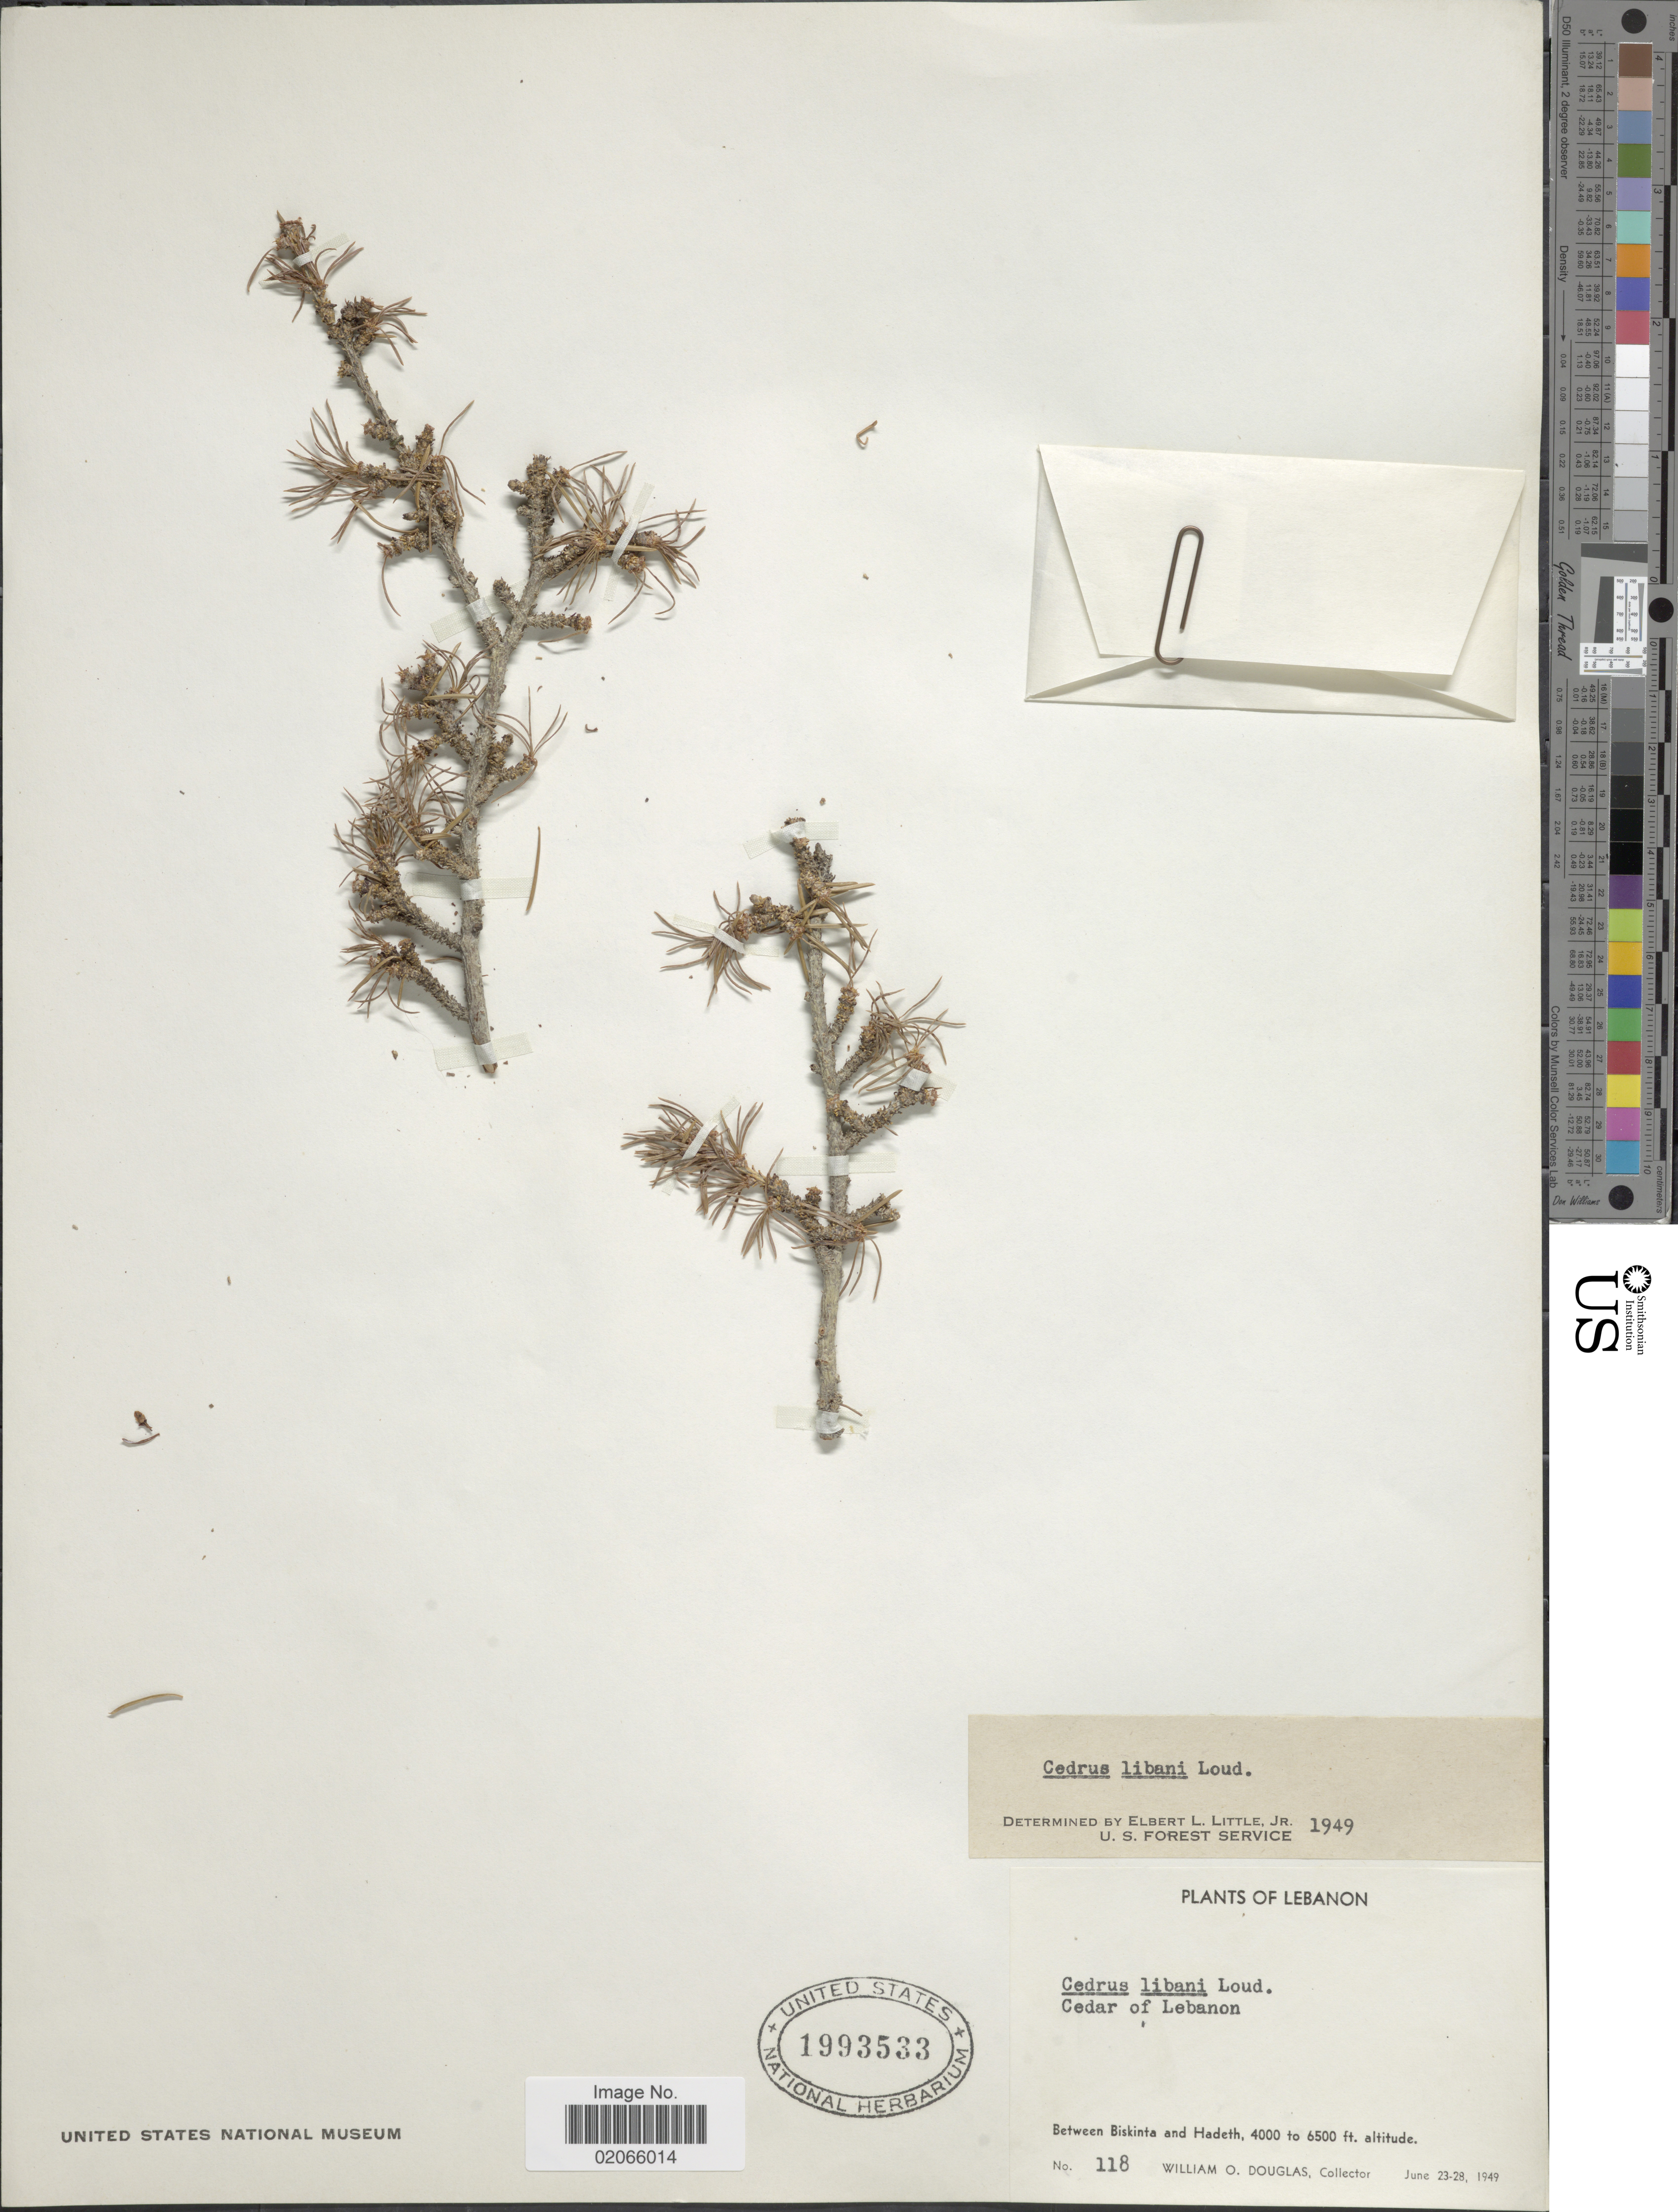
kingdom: Plantae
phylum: Tracheophyta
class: Pinopsida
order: Pinales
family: Pinaceae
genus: Cedrus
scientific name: Cedrus libani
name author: A. Rich.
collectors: W. Douglas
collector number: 118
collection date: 1949-06-23/1949-06-28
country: Lebanon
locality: Between Biskinta and Hadeth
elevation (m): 1219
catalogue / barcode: US 1993533